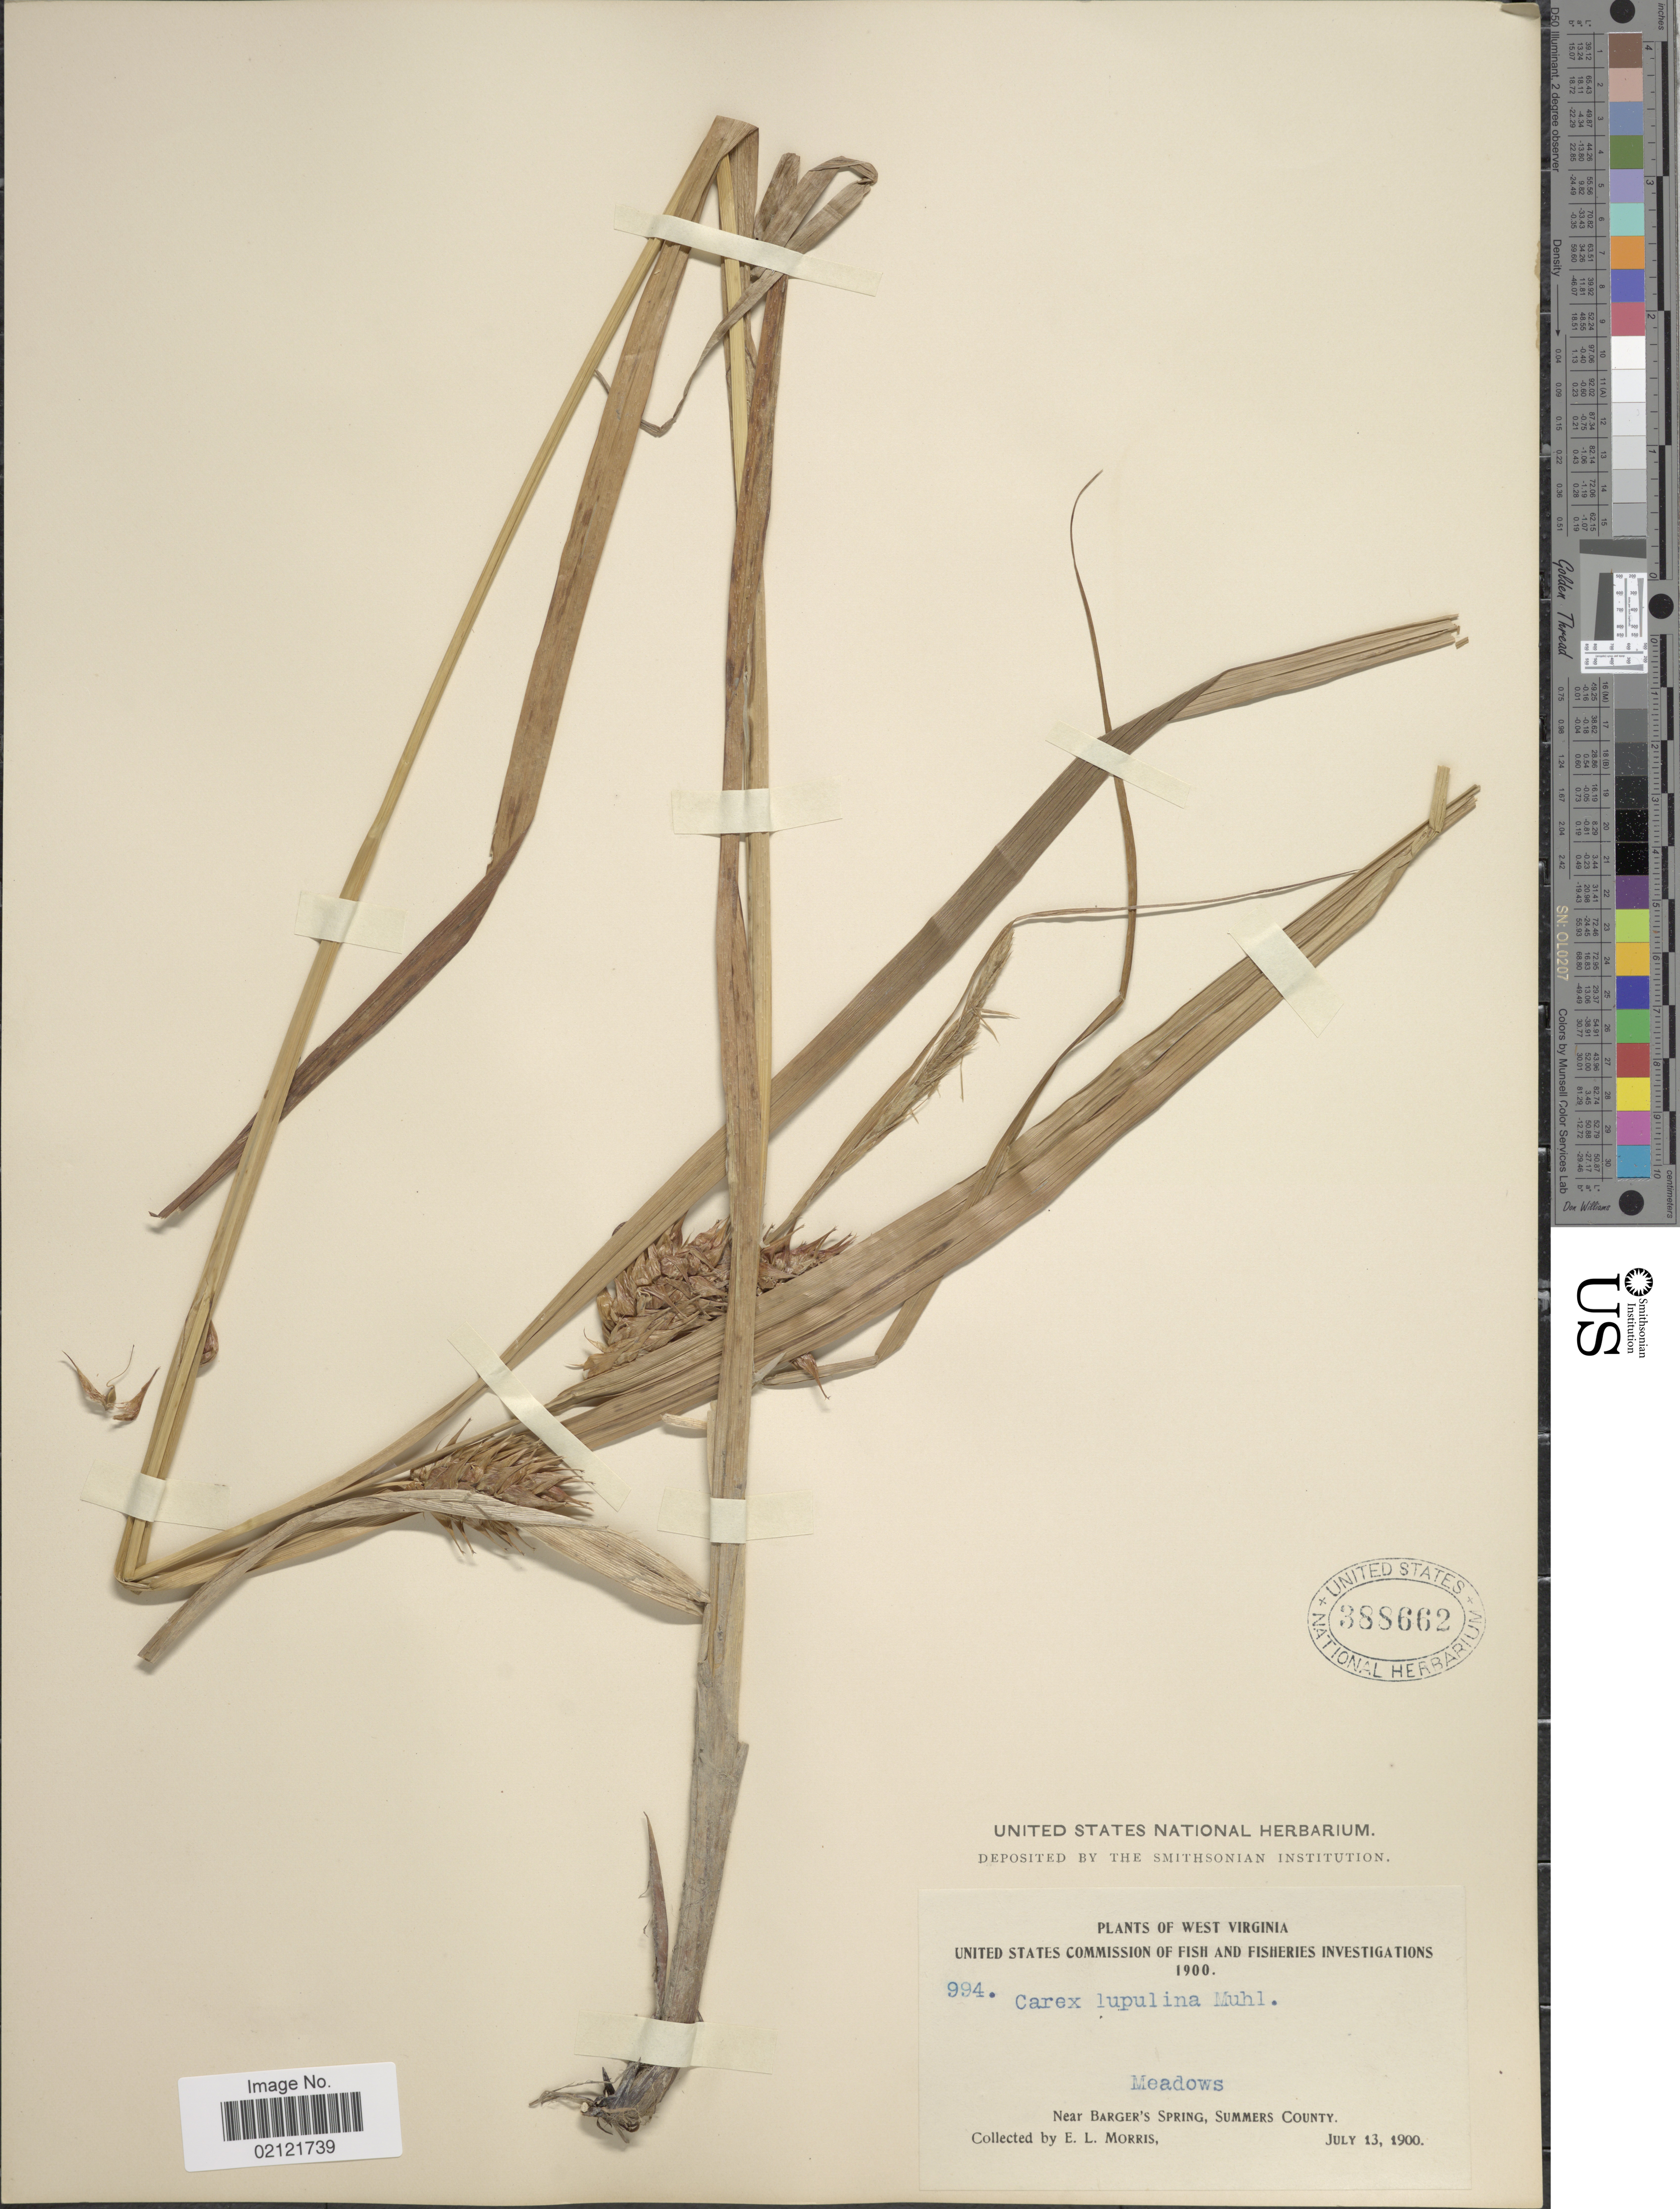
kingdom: Plantae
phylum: Tracheophyta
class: Liliopsida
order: Poales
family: Cyperaceae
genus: Carex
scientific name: Carex lupulina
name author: Muhl. ex Willd.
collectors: E. Morris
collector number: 994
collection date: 1900-07-13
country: United States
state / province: West Virginia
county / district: Summers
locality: Near Barger's Spring, Summers County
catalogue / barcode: US 388662